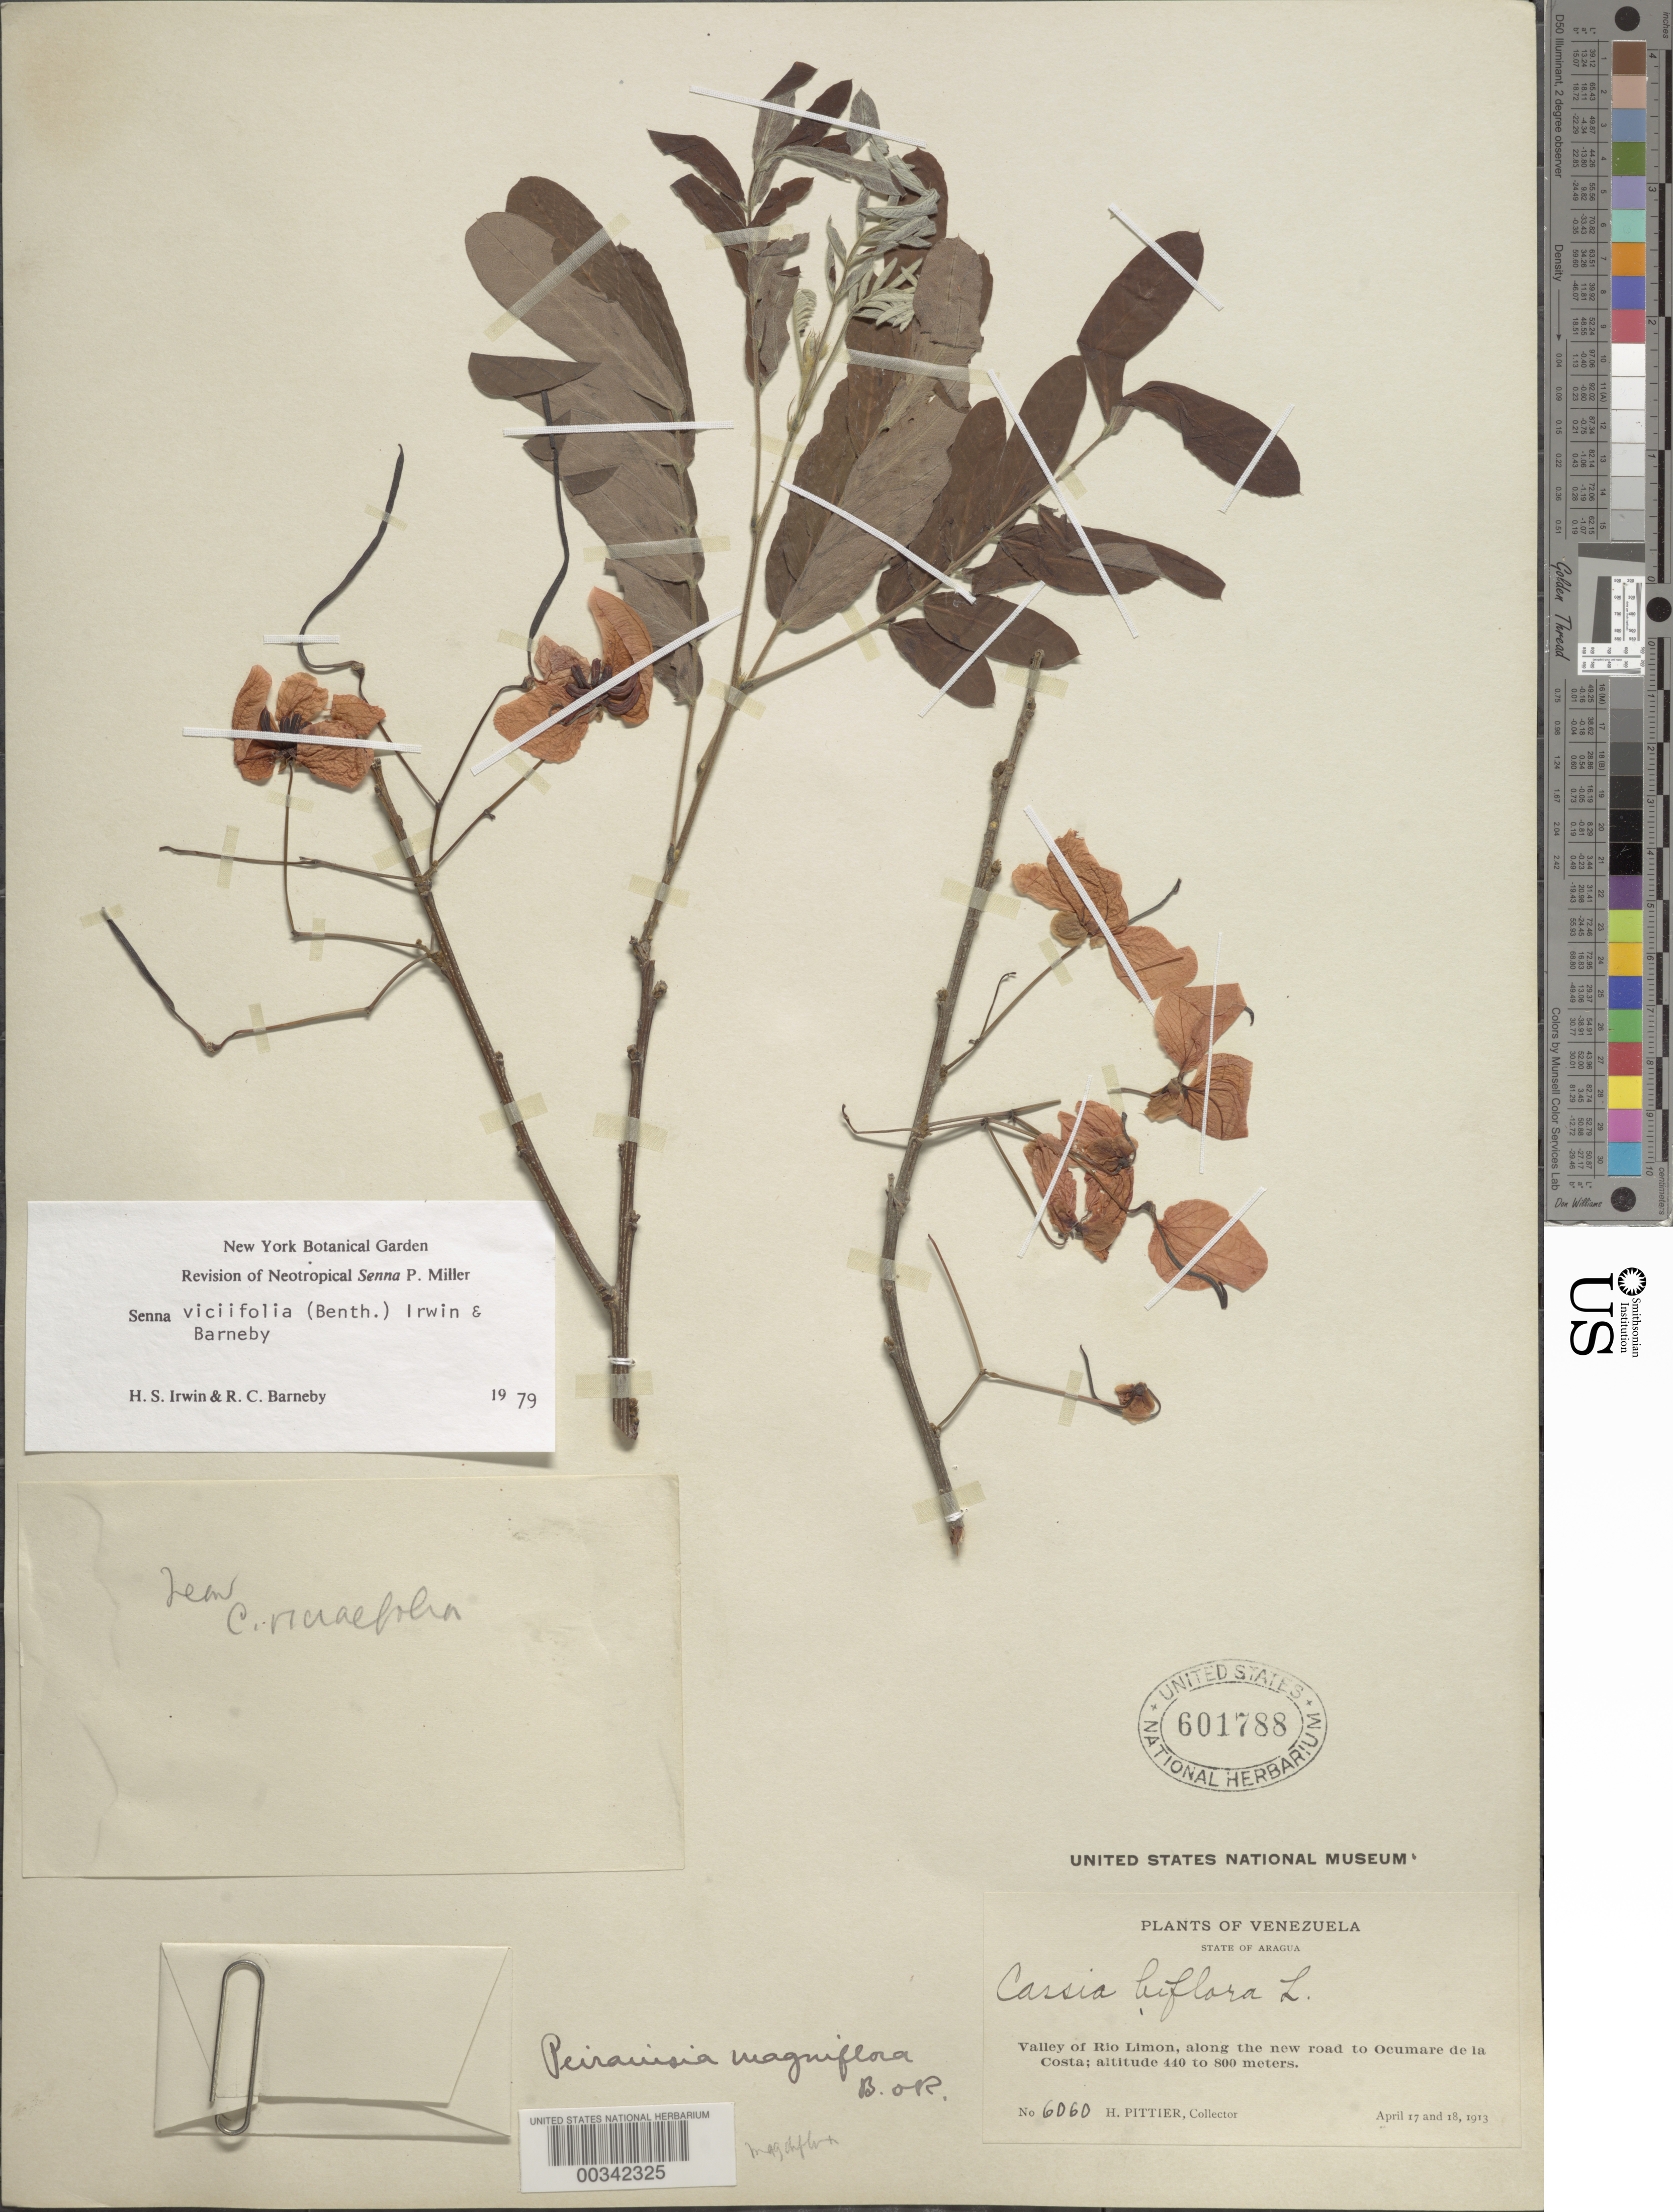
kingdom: Plantae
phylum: Tracheophyta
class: Magnoliopsida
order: Fabales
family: Fabaceae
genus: Senna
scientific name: Senna viciifolia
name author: (Benth.) H.S. Irwin & Barneby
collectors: H. F. Pittier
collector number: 6060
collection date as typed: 17 Apr 1913 to 18 Apr 1913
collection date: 1913-04-17/1913-04-18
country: Venezuela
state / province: Aragua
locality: Valley of rio limon, along the new road to ocumare de la costa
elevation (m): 440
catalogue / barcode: US 601788